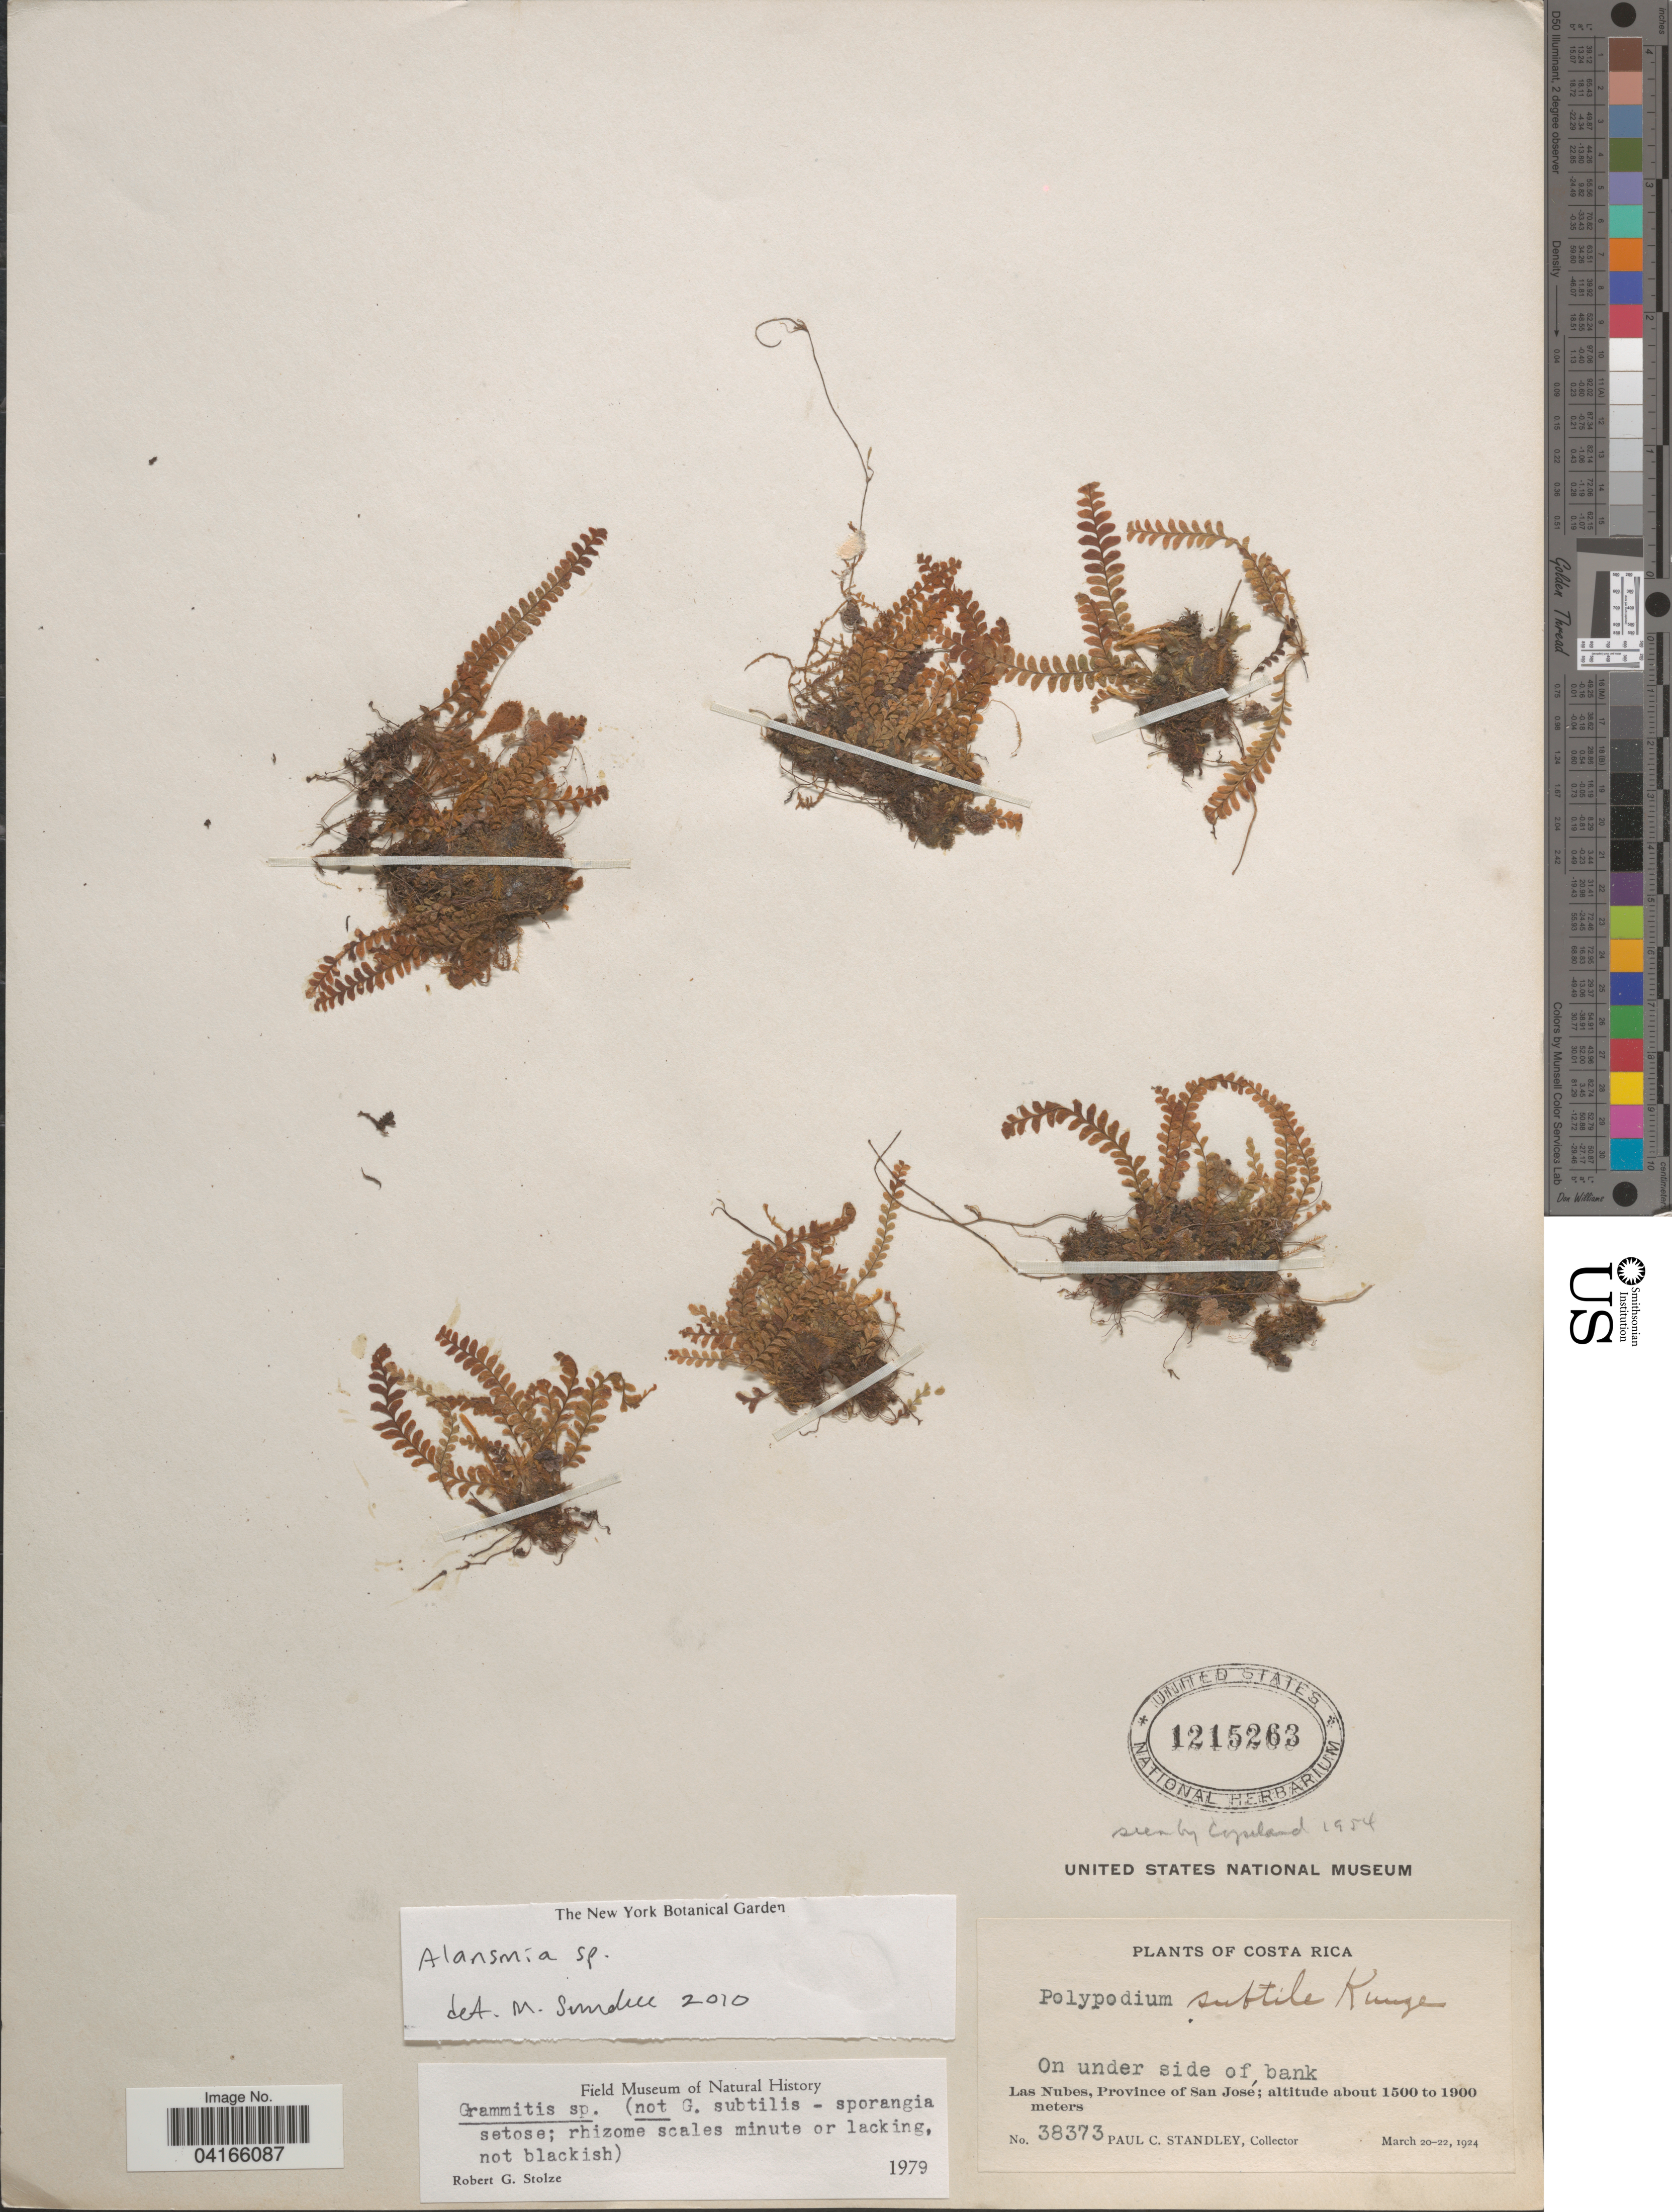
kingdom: Plantae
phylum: Tracheophyta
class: Polypodiopsida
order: Polypodiales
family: Polypodiaceae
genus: Alansmia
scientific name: Alansmia sp.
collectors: P. C. Standley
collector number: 38373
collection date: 1924-03-20/1924-03-22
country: Costa Rica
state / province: San José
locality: Las Nubes.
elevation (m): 1500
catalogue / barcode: US 1215263